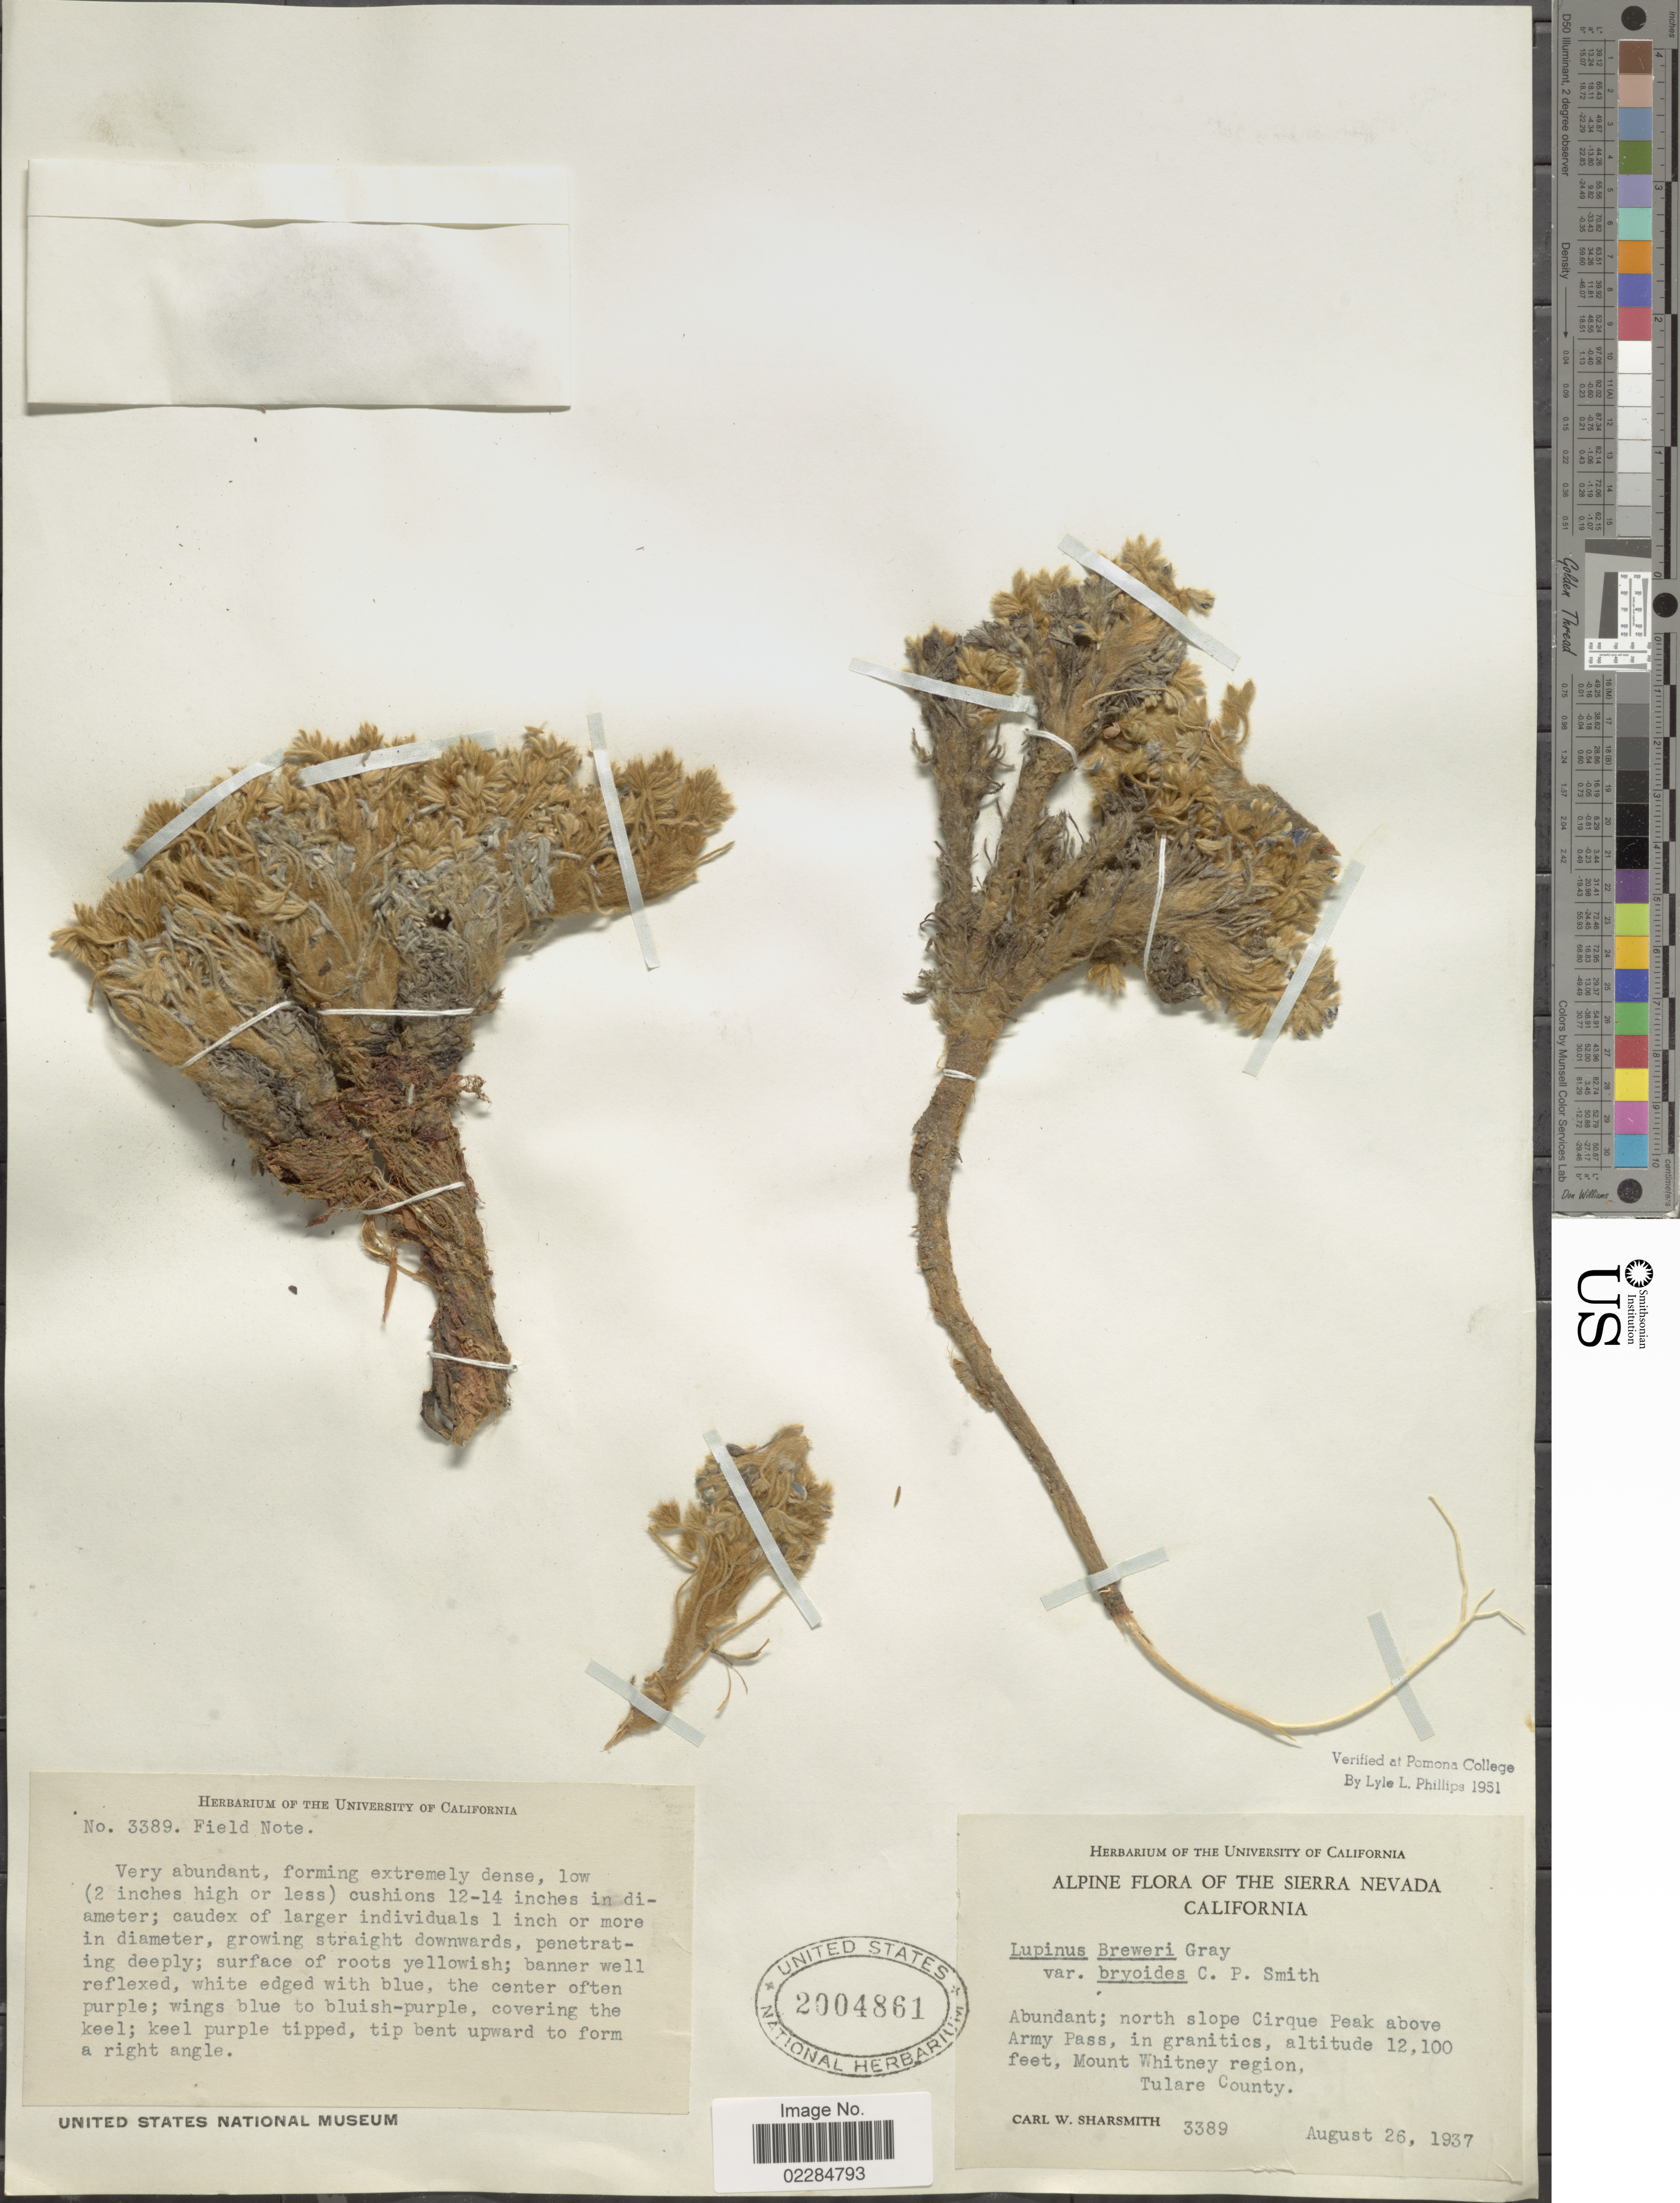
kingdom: Plantae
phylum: Tracheophyta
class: Magnoliopsida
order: Fabales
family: Fabaceae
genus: Lupinus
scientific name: Lupinus breweri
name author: A. Gray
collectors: C. Sharsmith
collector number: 3389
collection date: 1937-08-26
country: United States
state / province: California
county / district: Tulare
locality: Sierra Nevada, north slope Cirque Peak above Army Pass. Mount Whitney region, Tulare County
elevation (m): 3688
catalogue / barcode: US 2004861